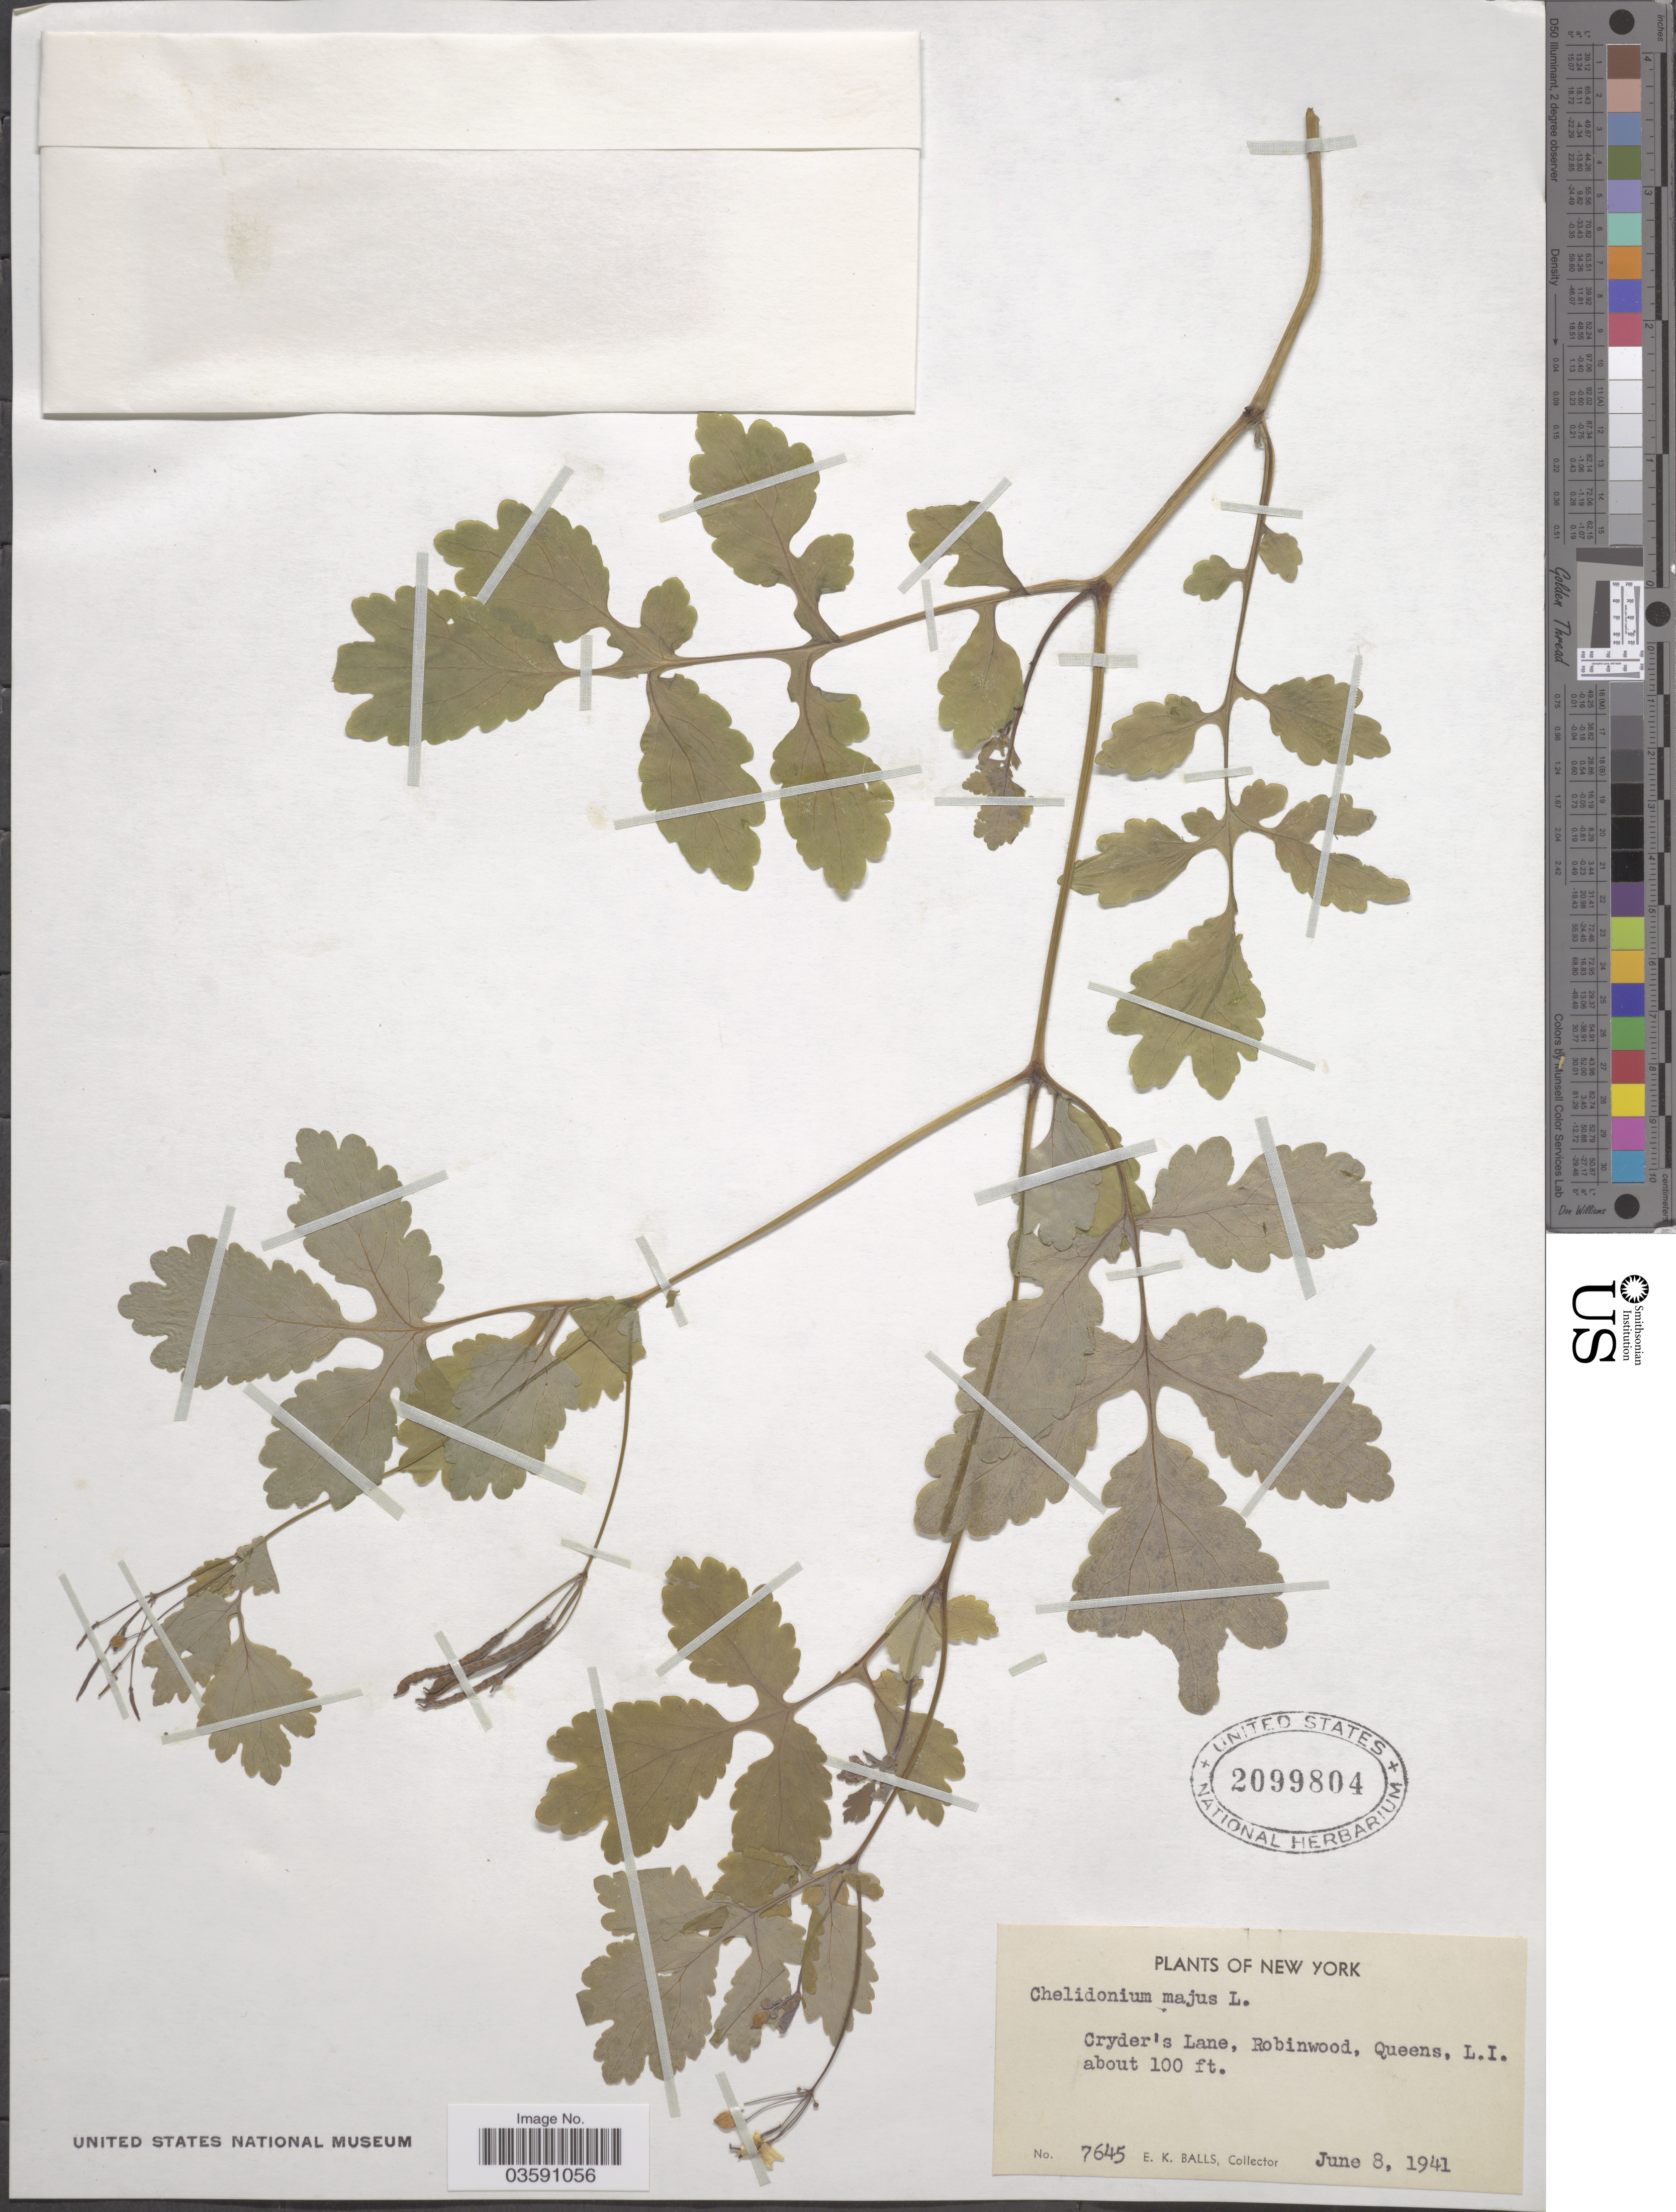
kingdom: Plantae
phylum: Tracheophyta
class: Magnoliopsida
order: Ranunculales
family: Papaveraceae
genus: Chelidonium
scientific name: Chelidonium majus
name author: L.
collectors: E. K. Balls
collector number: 7645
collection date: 1941-06-08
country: United States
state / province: New York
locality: Cryder's Lane, Robinwood, Queens, L.I.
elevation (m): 30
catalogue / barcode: US 2099804